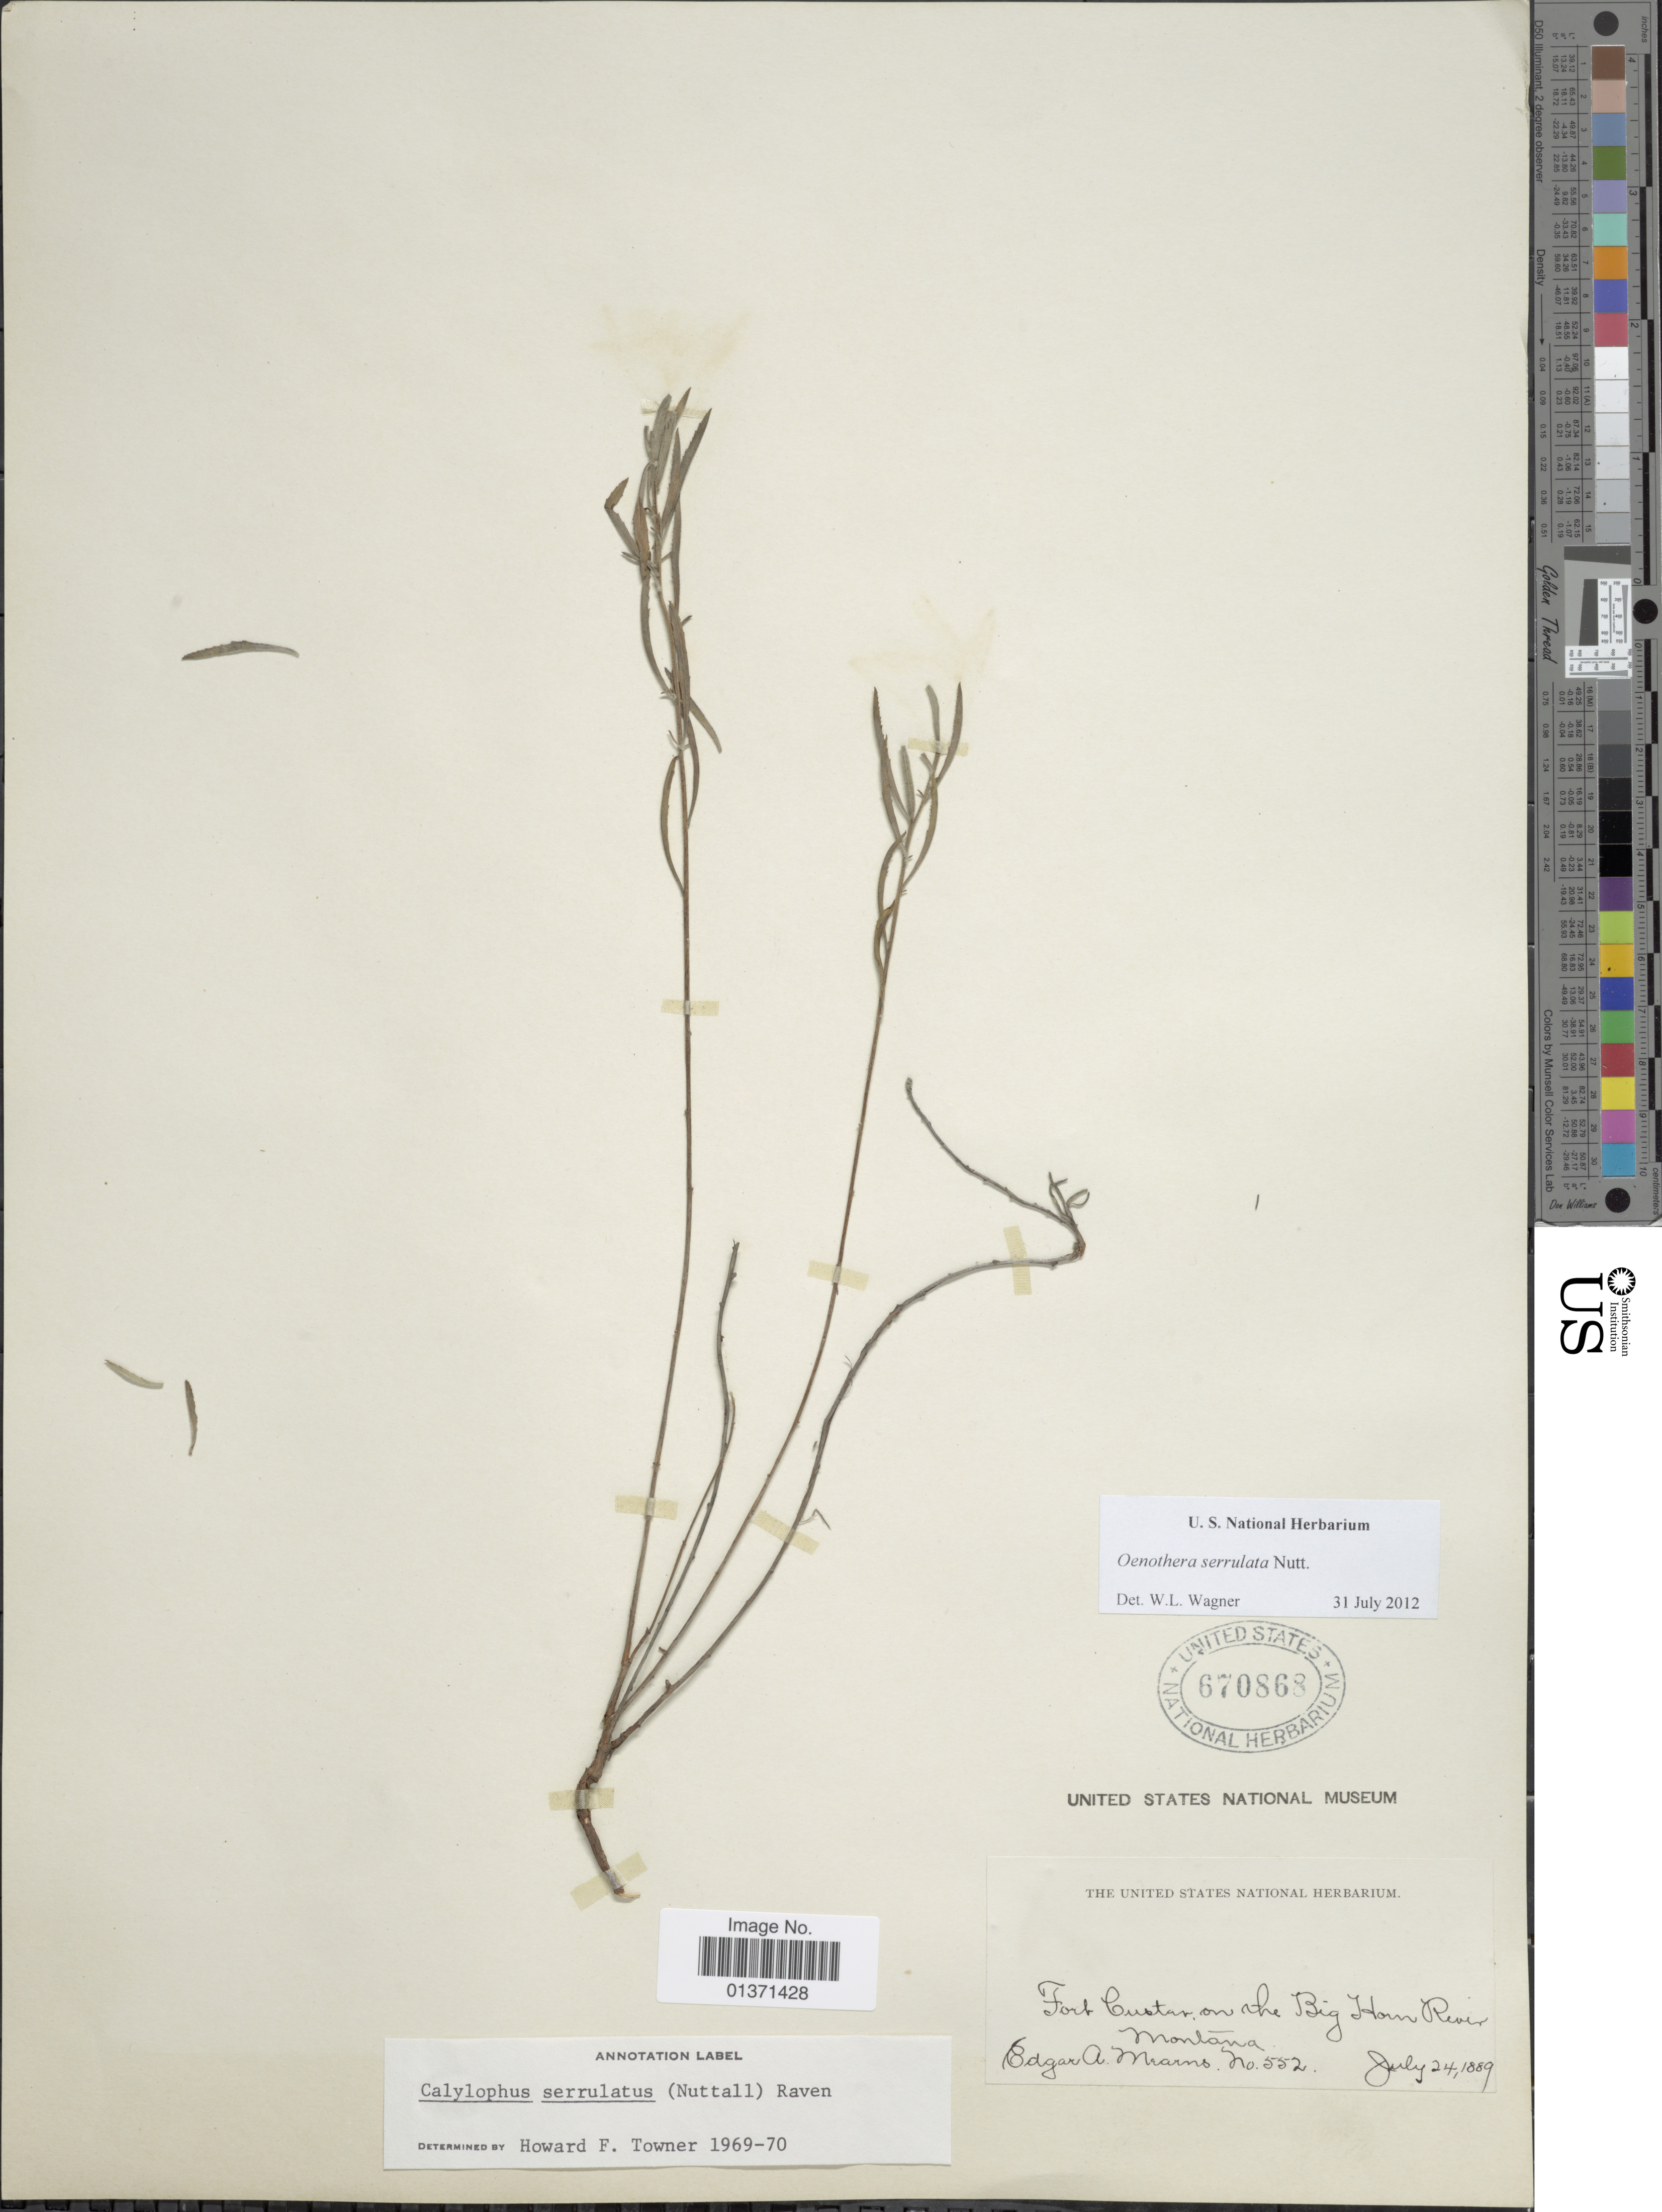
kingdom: Plantae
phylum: Tracheophyta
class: Magnoliopsida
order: Myrtales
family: Onagraceae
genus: Oenothera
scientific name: Oenothera serrulata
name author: Nutt.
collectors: E. A. Mearns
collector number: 552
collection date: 1889-07-24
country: United States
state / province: Montana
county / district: Big Horn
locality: Fort Custer, on the Bighorn River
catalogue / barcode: US 670868